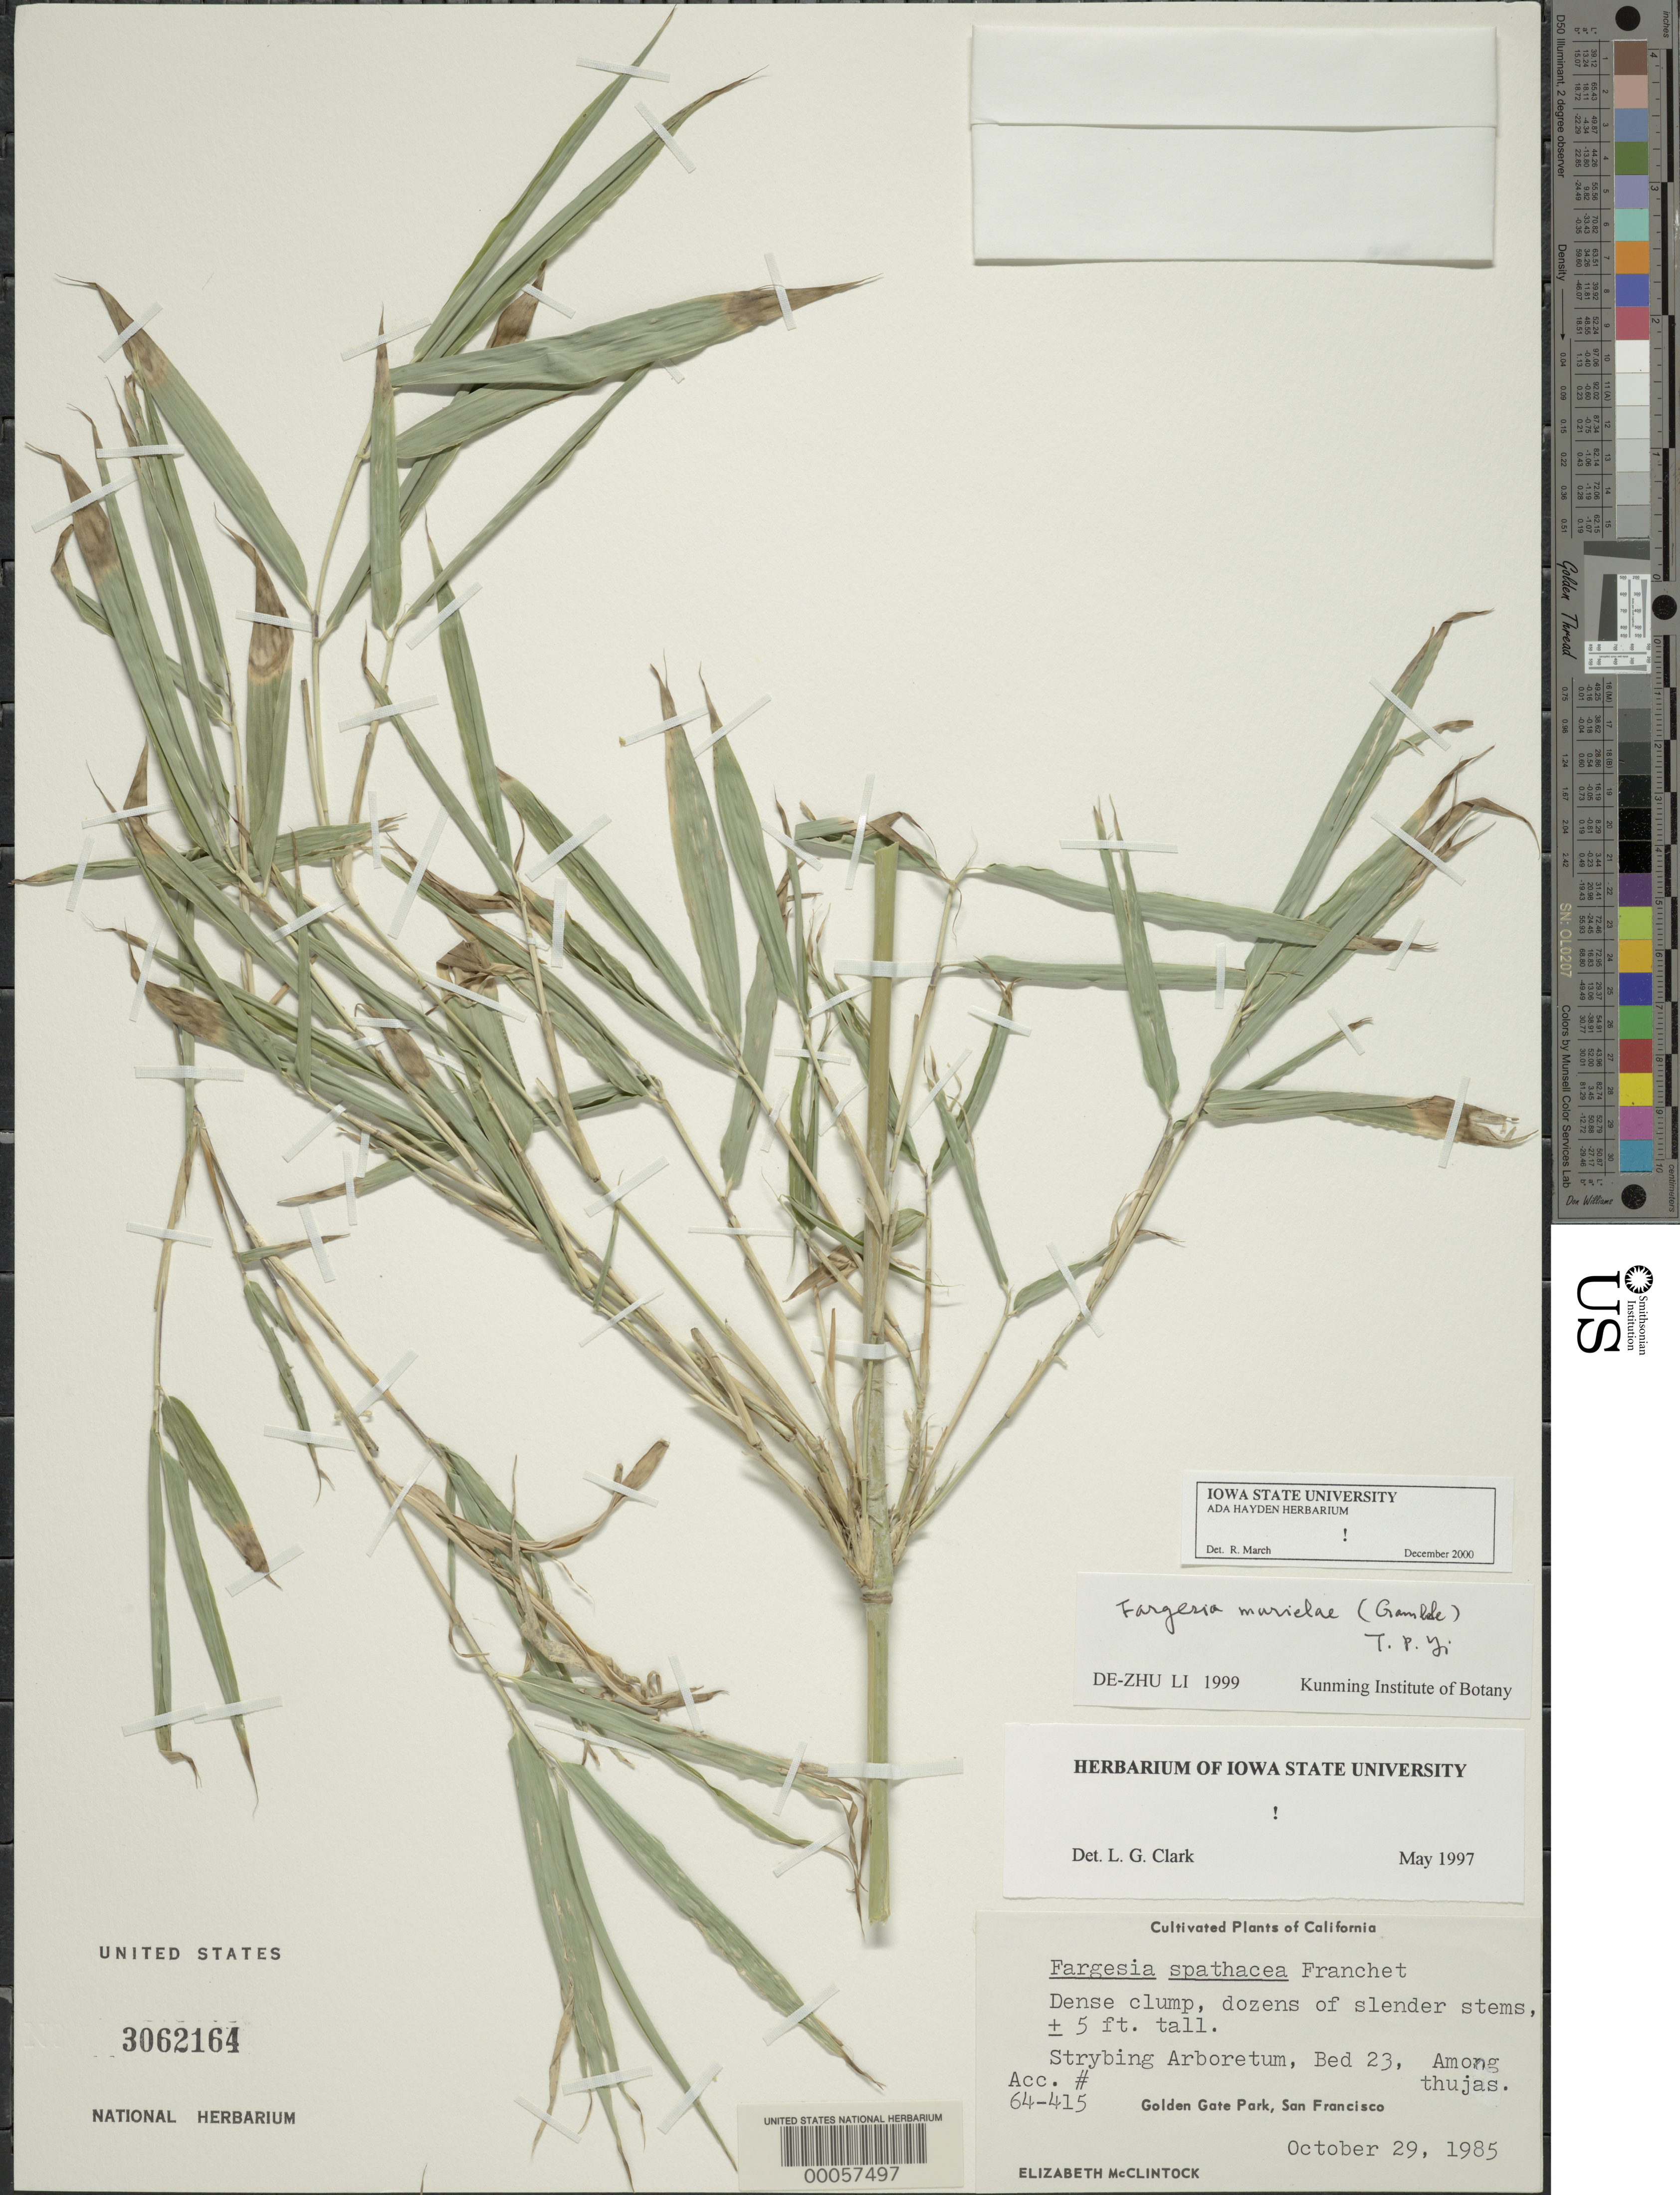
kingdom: Plantae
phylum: Tracheophyta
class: Liliopsida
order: Poales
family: Poaceae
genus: Fargesia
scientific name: Fargesia murielae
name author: (Gamble) T.P. Yi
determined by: March, R. H.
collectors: E. McClintock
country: United States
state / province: California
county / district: San Francisco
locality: Strybing Arboretum, Golden Gate Park, San Francisco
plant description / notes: Branch Complement, Leaf Complement, collected from cultivation, Strybing Aboretum Calif. - Bed 23 Acc # 64-415, Originally collected in China by McClure.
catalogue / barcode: US 3062164